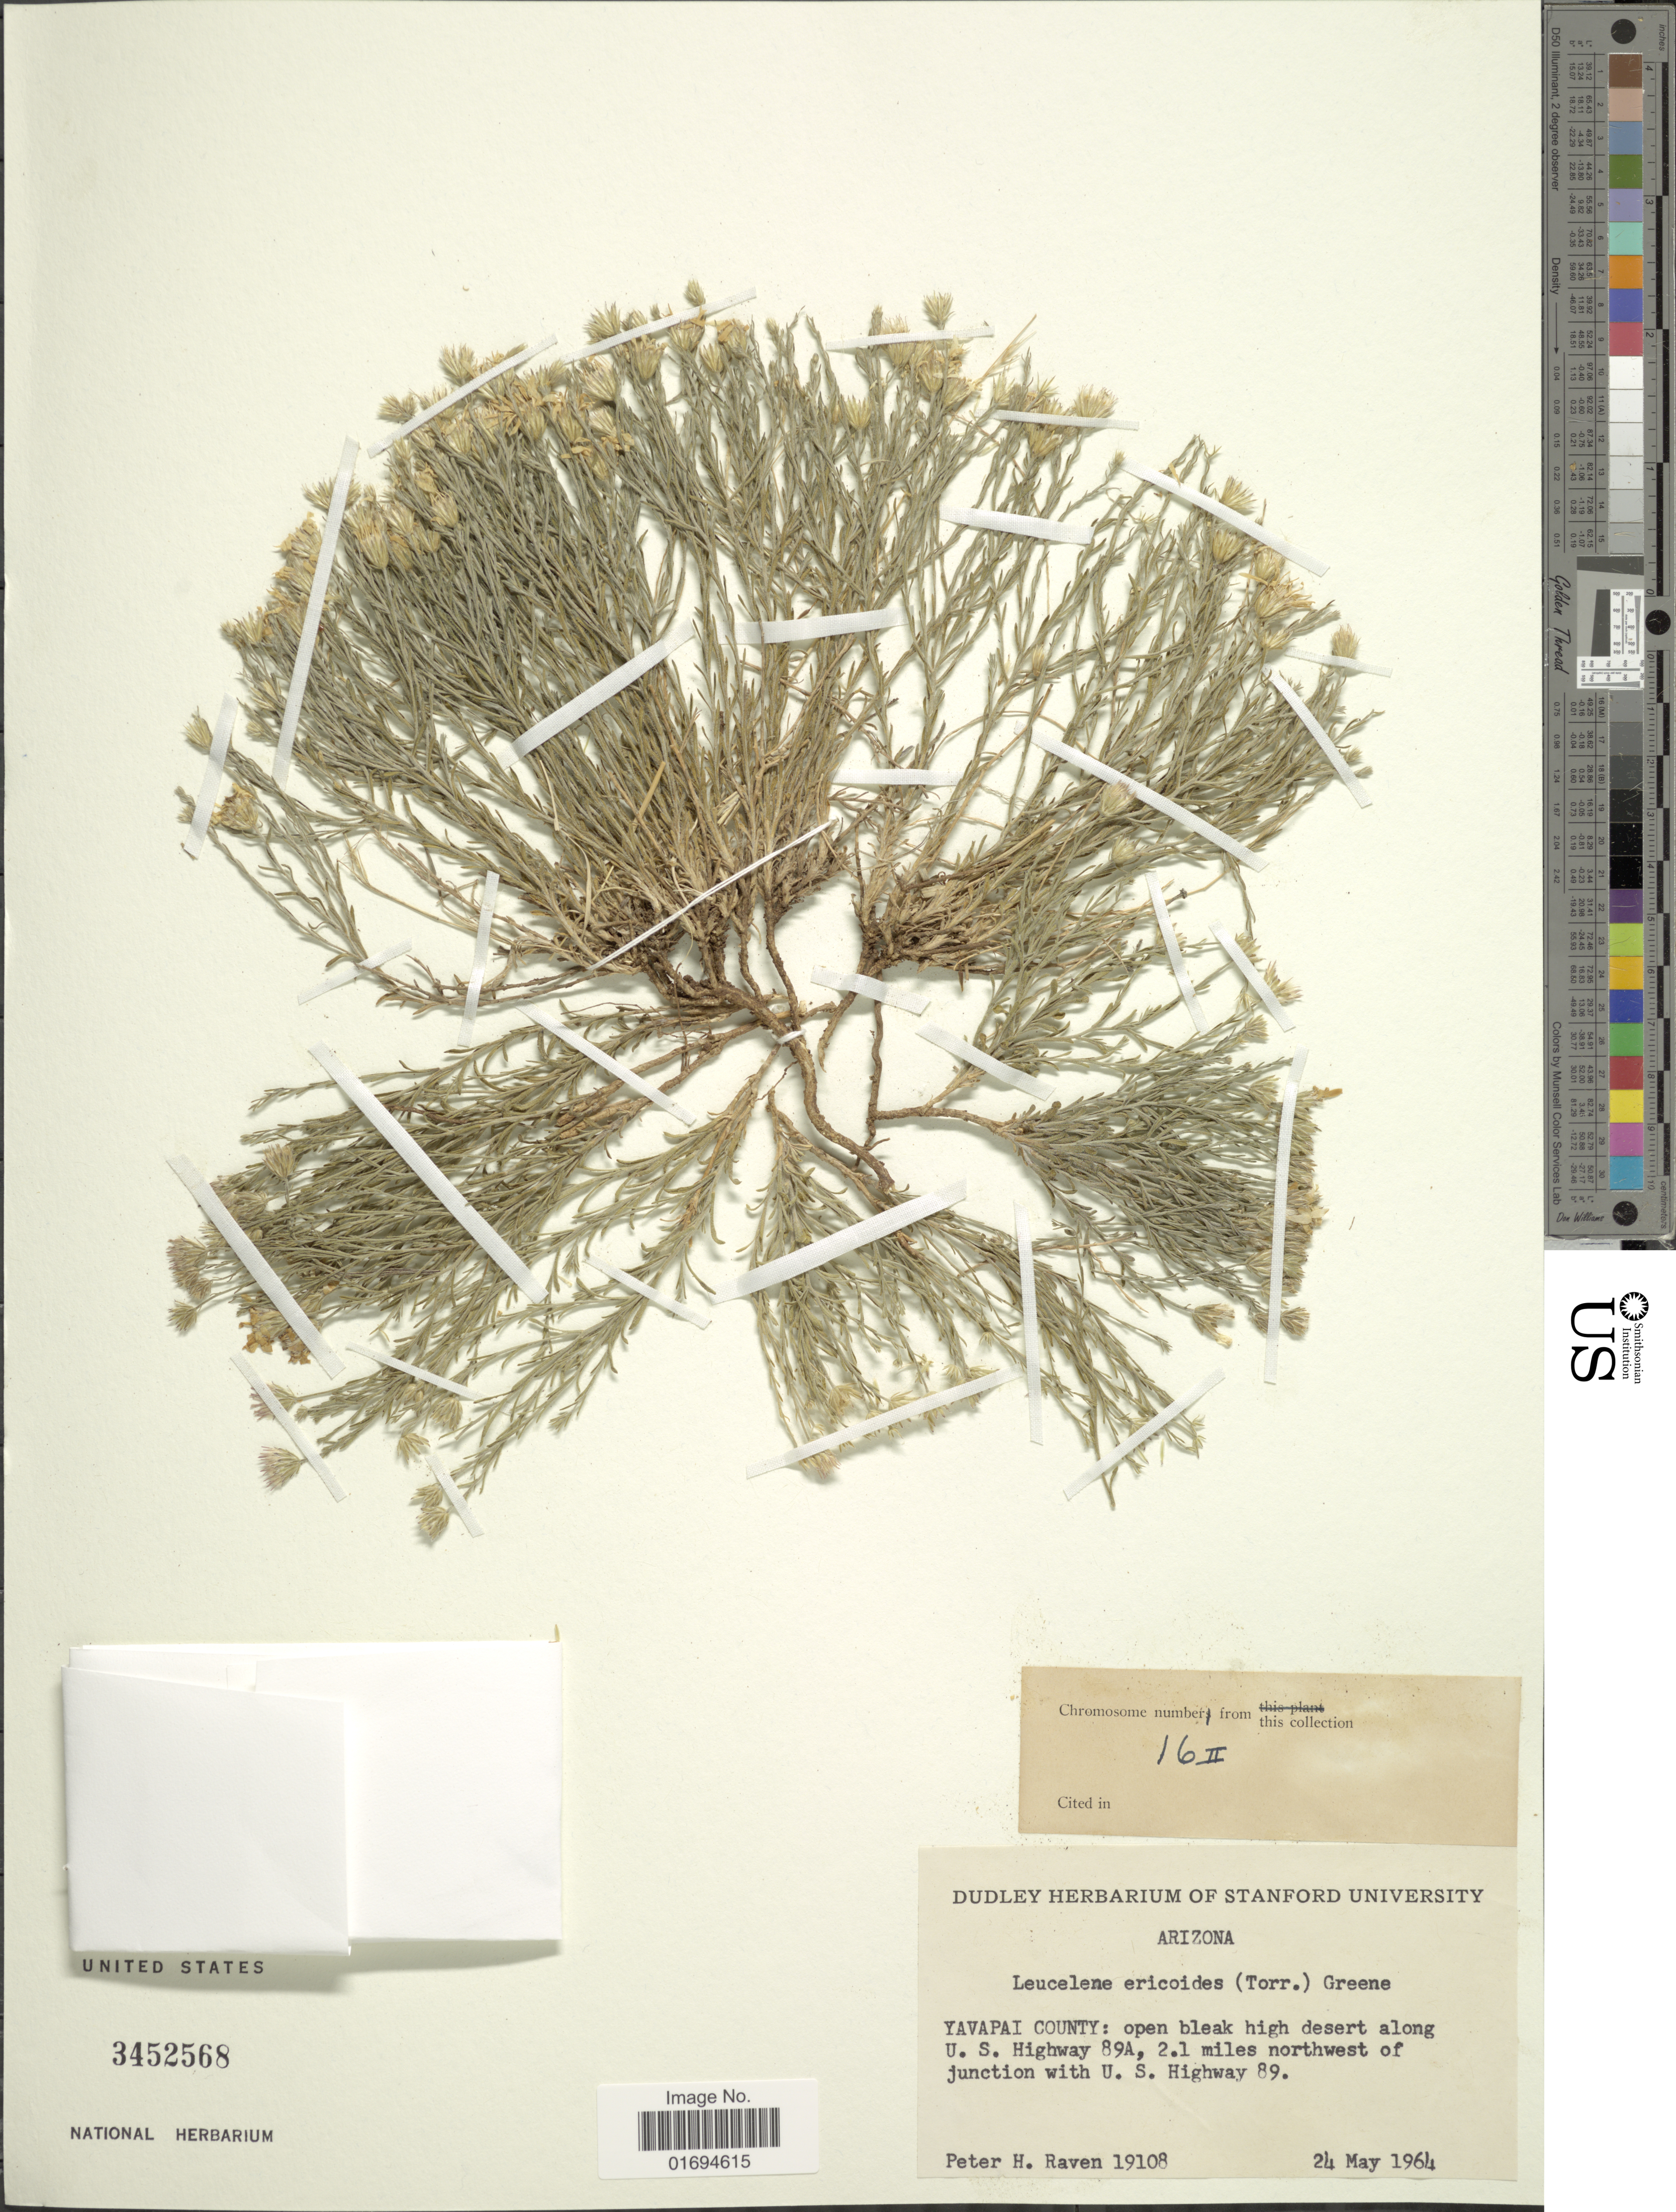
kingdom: Plantae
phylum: Tracheophyta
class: Magnoliopsida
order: Asterales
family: Asteraceae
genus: Chaetopappa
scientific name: Chaetopappa ericoides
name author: (Torr.) G.L. Nesom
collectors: P. Raven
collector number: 19108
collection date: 1964-05-24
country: United States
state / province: Arizona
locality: Yavapai County: open bleak high desert along U. S. Highway 89A, 2.1 miles northwest of junction with U. S. Highway 89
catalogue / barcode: US 3452568